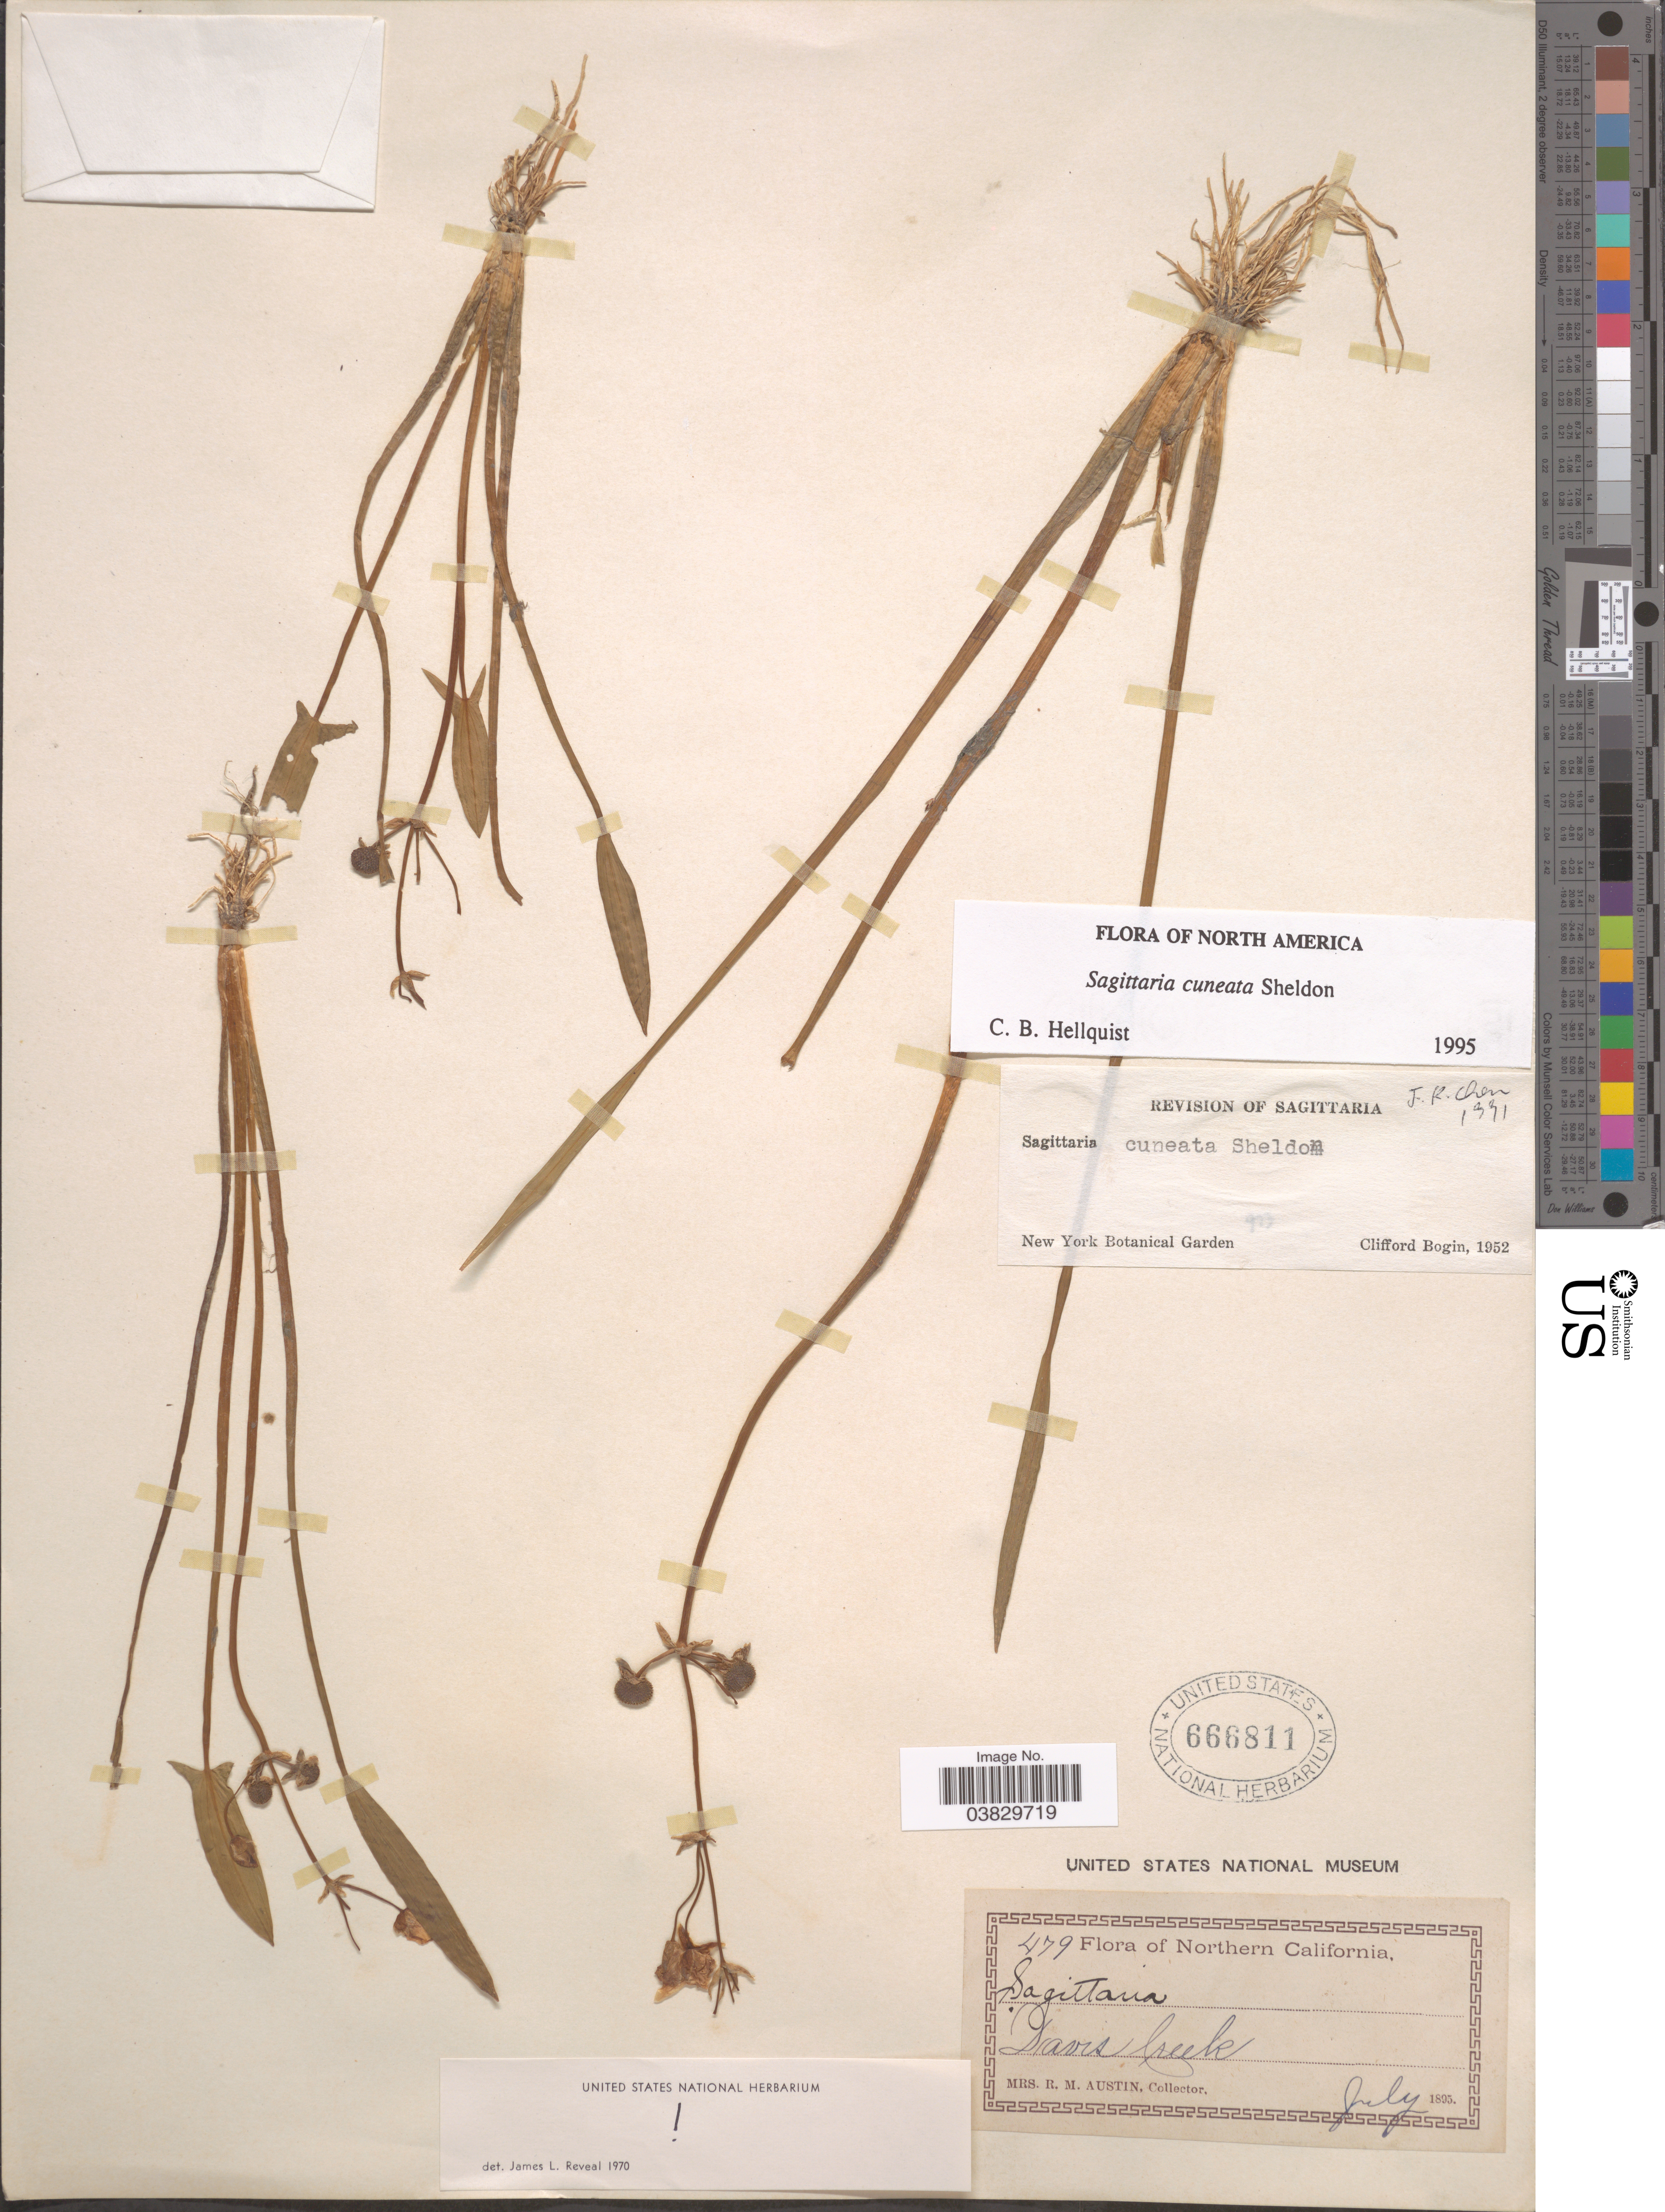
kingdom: Plantae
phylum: Tracheophyta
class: Liliopsida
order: Alismatales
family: Alismataceae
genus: Sagittaria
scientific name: Sagittaria cuneata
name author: E. Sheld.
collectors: R. Austin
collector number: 479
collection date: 1895-07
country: United States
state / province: California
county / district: Modoc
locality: Northern California. Davis Creek.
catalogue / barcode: US 666811